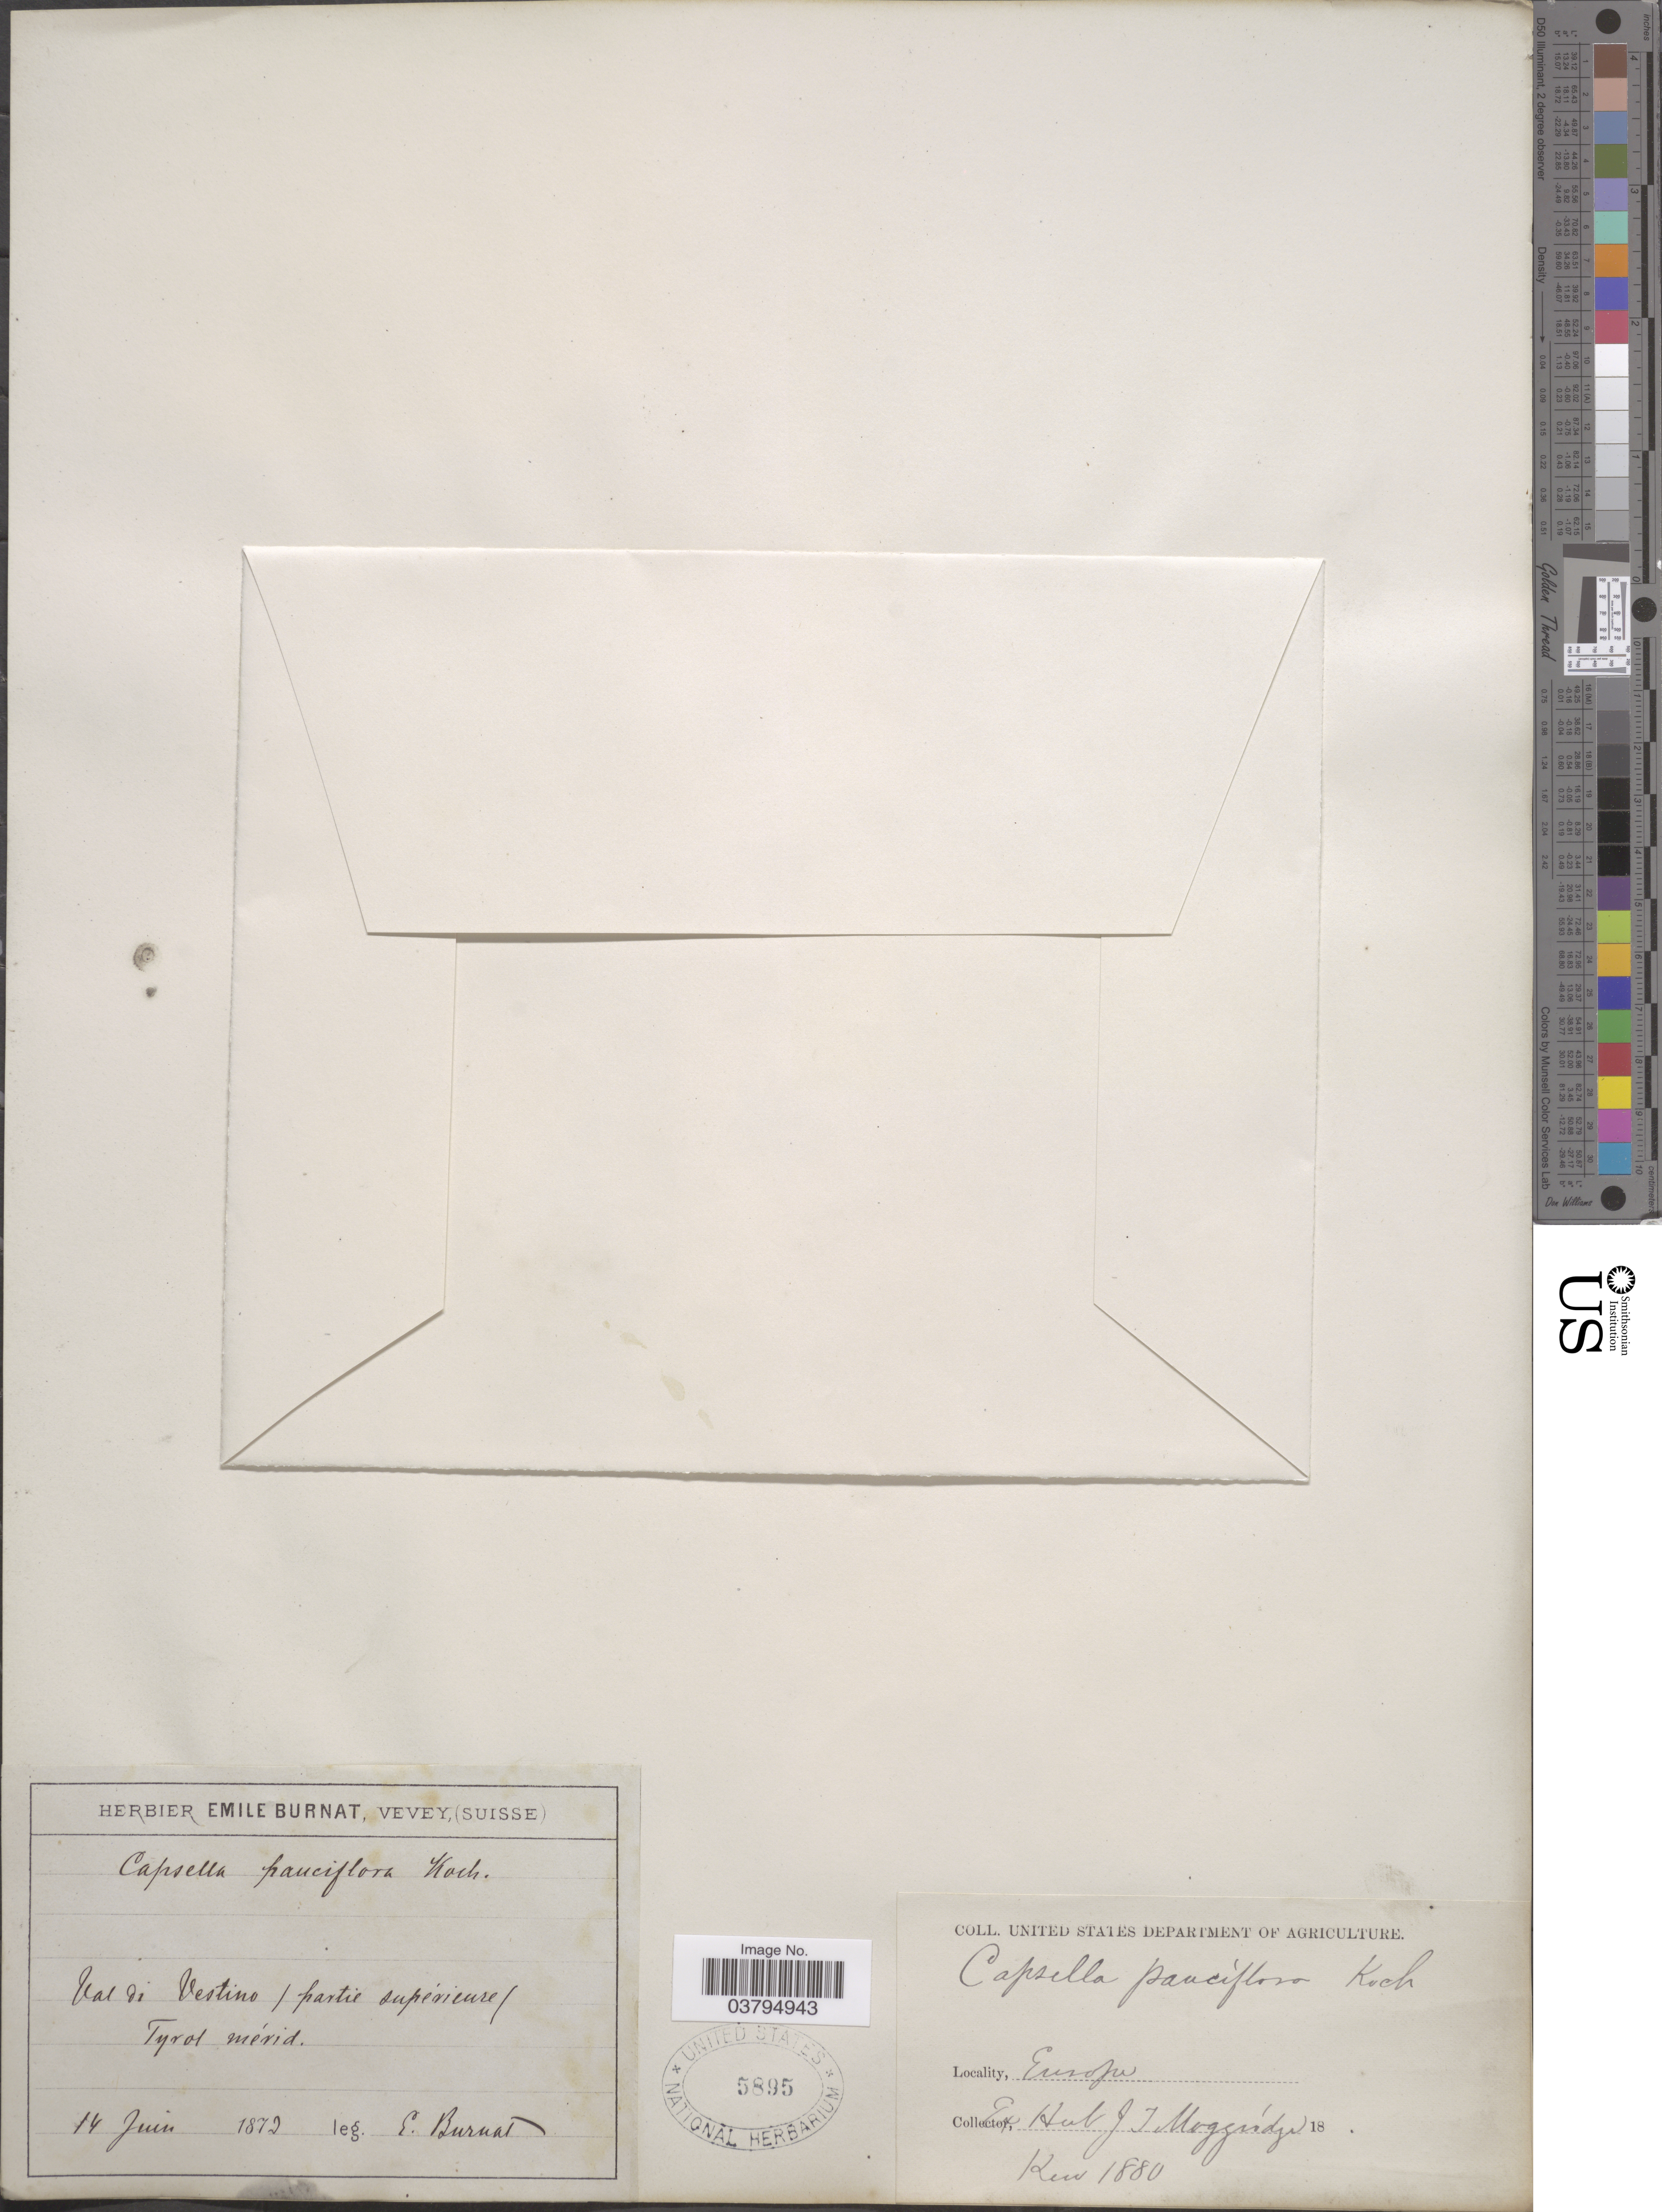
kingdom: Plantae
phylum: Tracheophyta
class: Magnoliopsida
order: Brassicales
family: Brassicaceae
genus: Capsella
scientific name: Capsella pauciflora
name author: W.D.J. Koch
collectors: E. Burnat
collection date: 1872-06-14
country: Italy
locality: Val di Vestino (partie supérieure) Tyrol mérid.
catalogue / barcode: US 5895